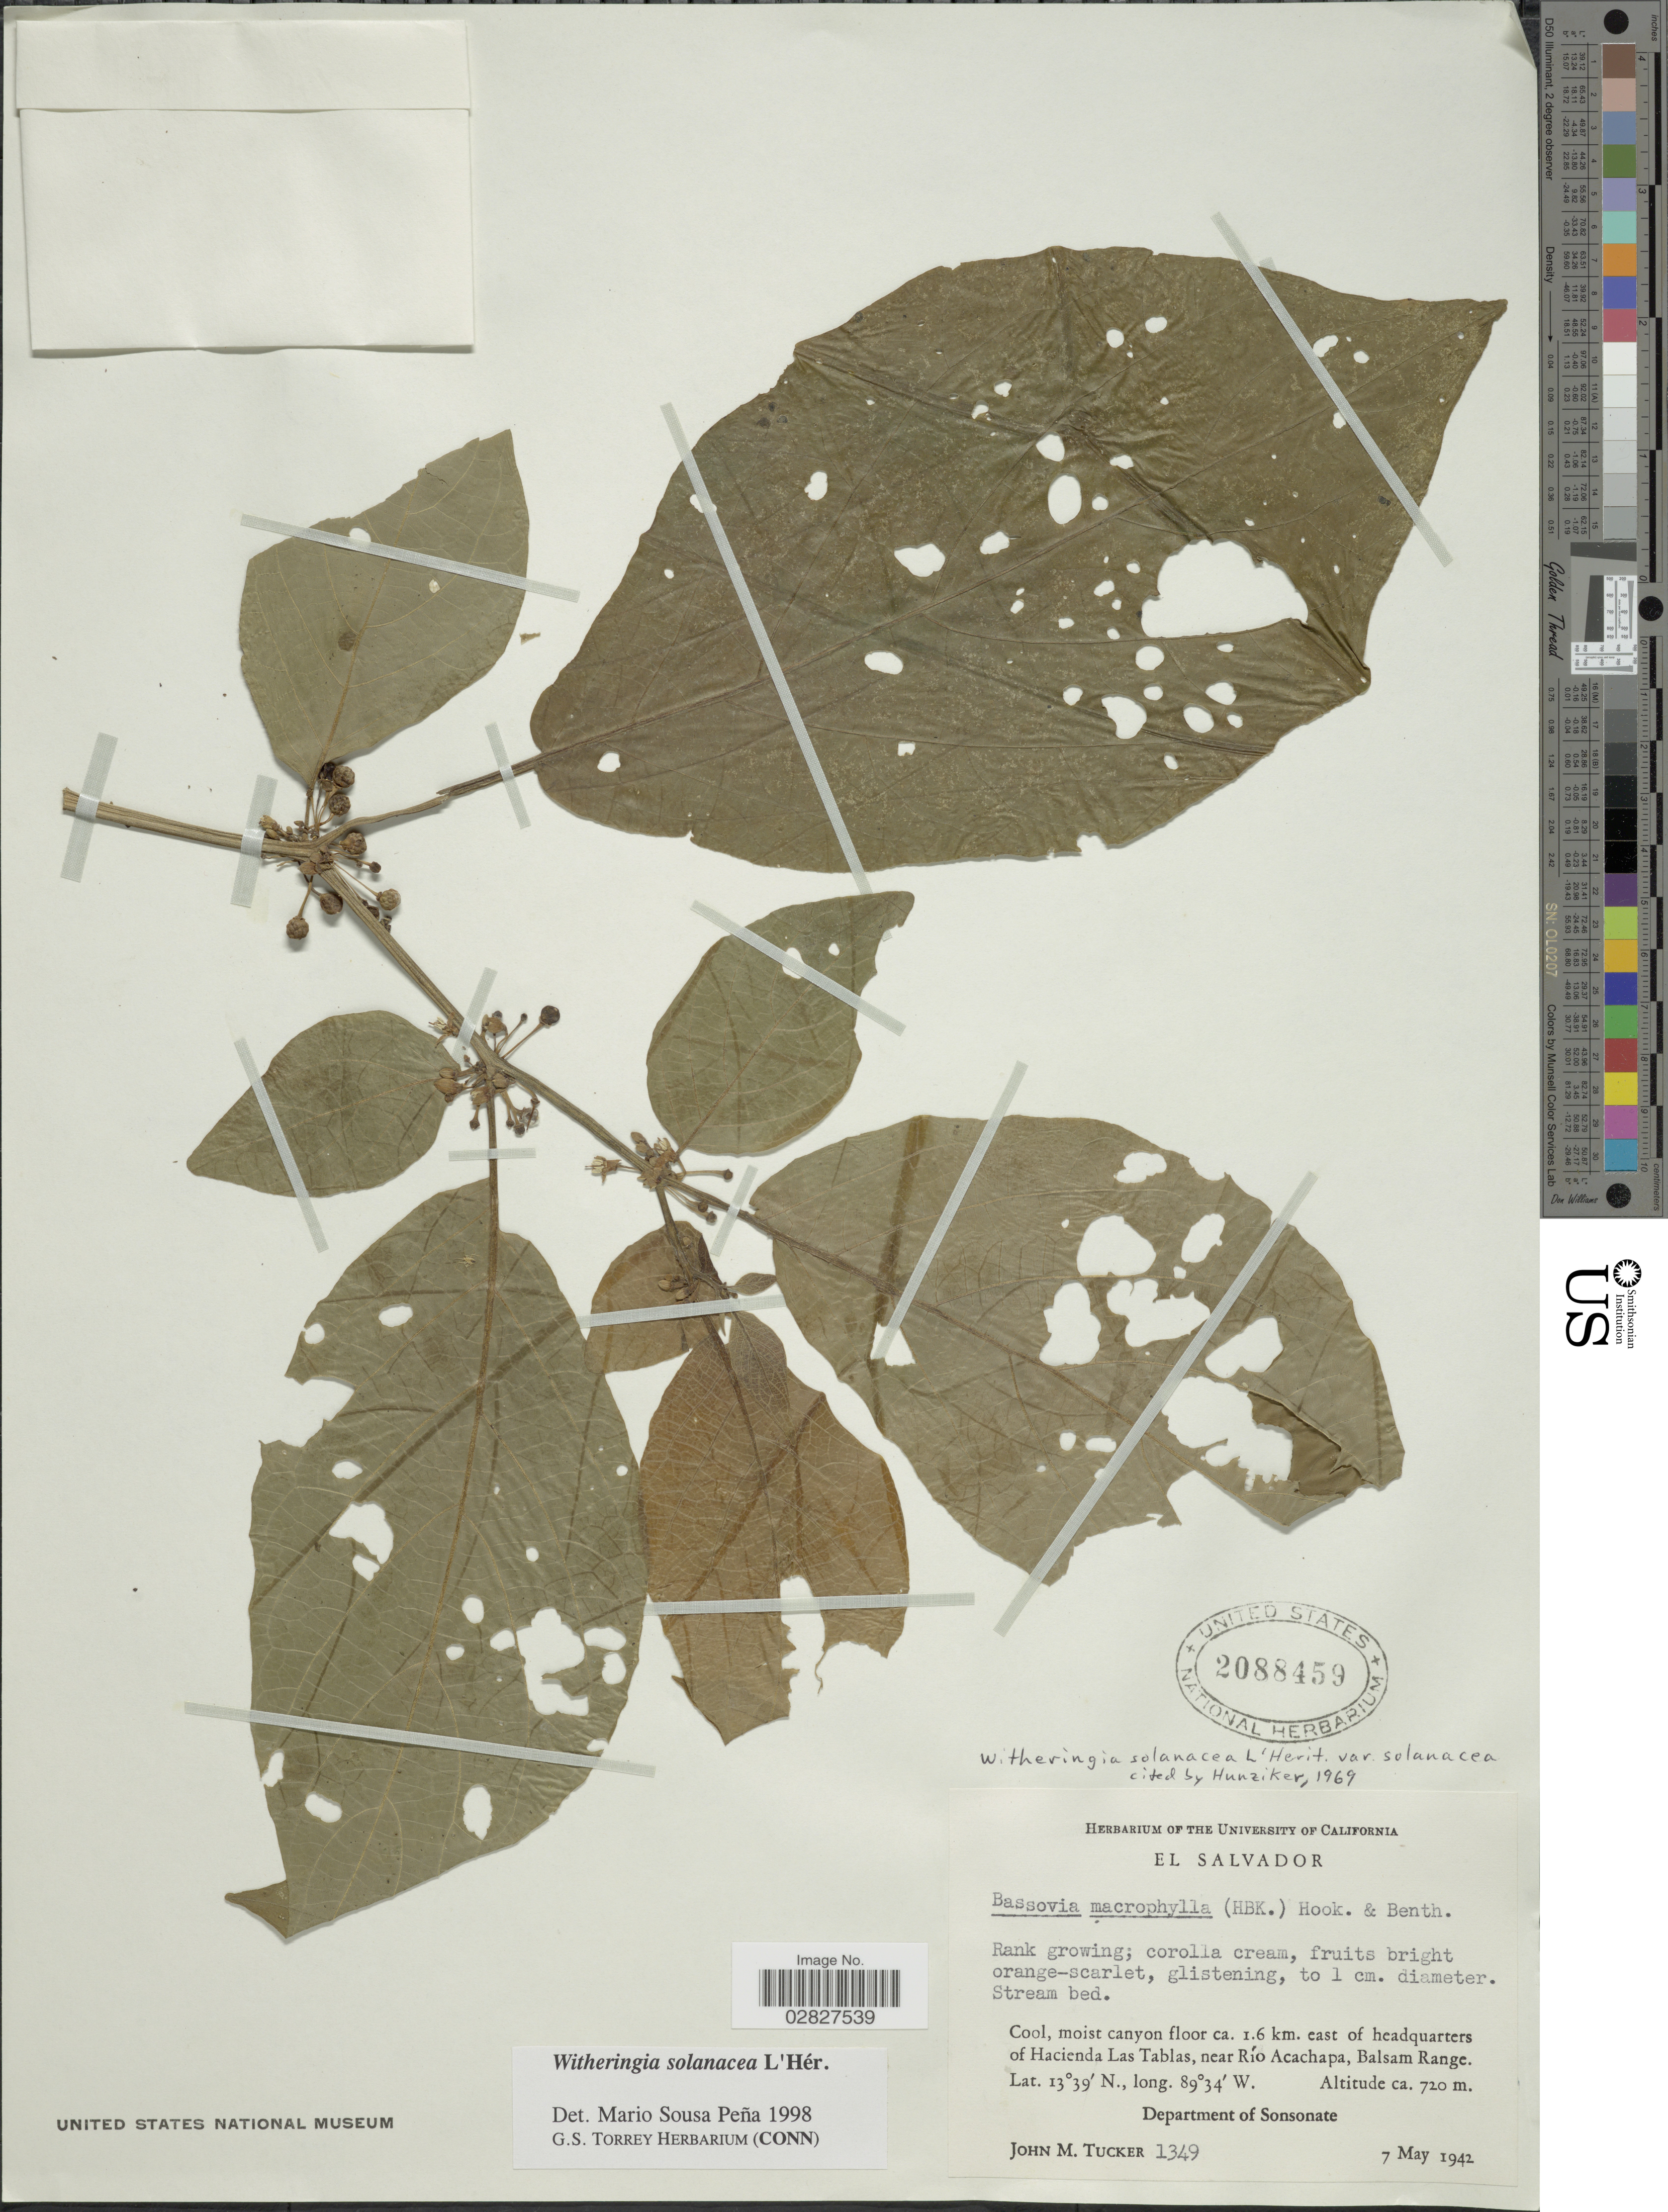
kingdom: Plantae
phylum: Tracheophyta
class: Magnoliopsida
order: Solanales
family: Solanaceae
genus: Witheringia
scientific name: Witheringia solanacea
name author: L'Hér.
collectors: J. M. Tucker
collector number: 1349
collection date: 1942-05-07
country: El Salvador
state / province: Sonsonate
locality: Cool, moist canyon floor ca. 1.6 km. east of headquarters of Hacienda Las Tablas, near Río Acachapa, Balsam Range. Department of Sonsonate.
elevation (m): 720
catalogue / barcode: US 2088459